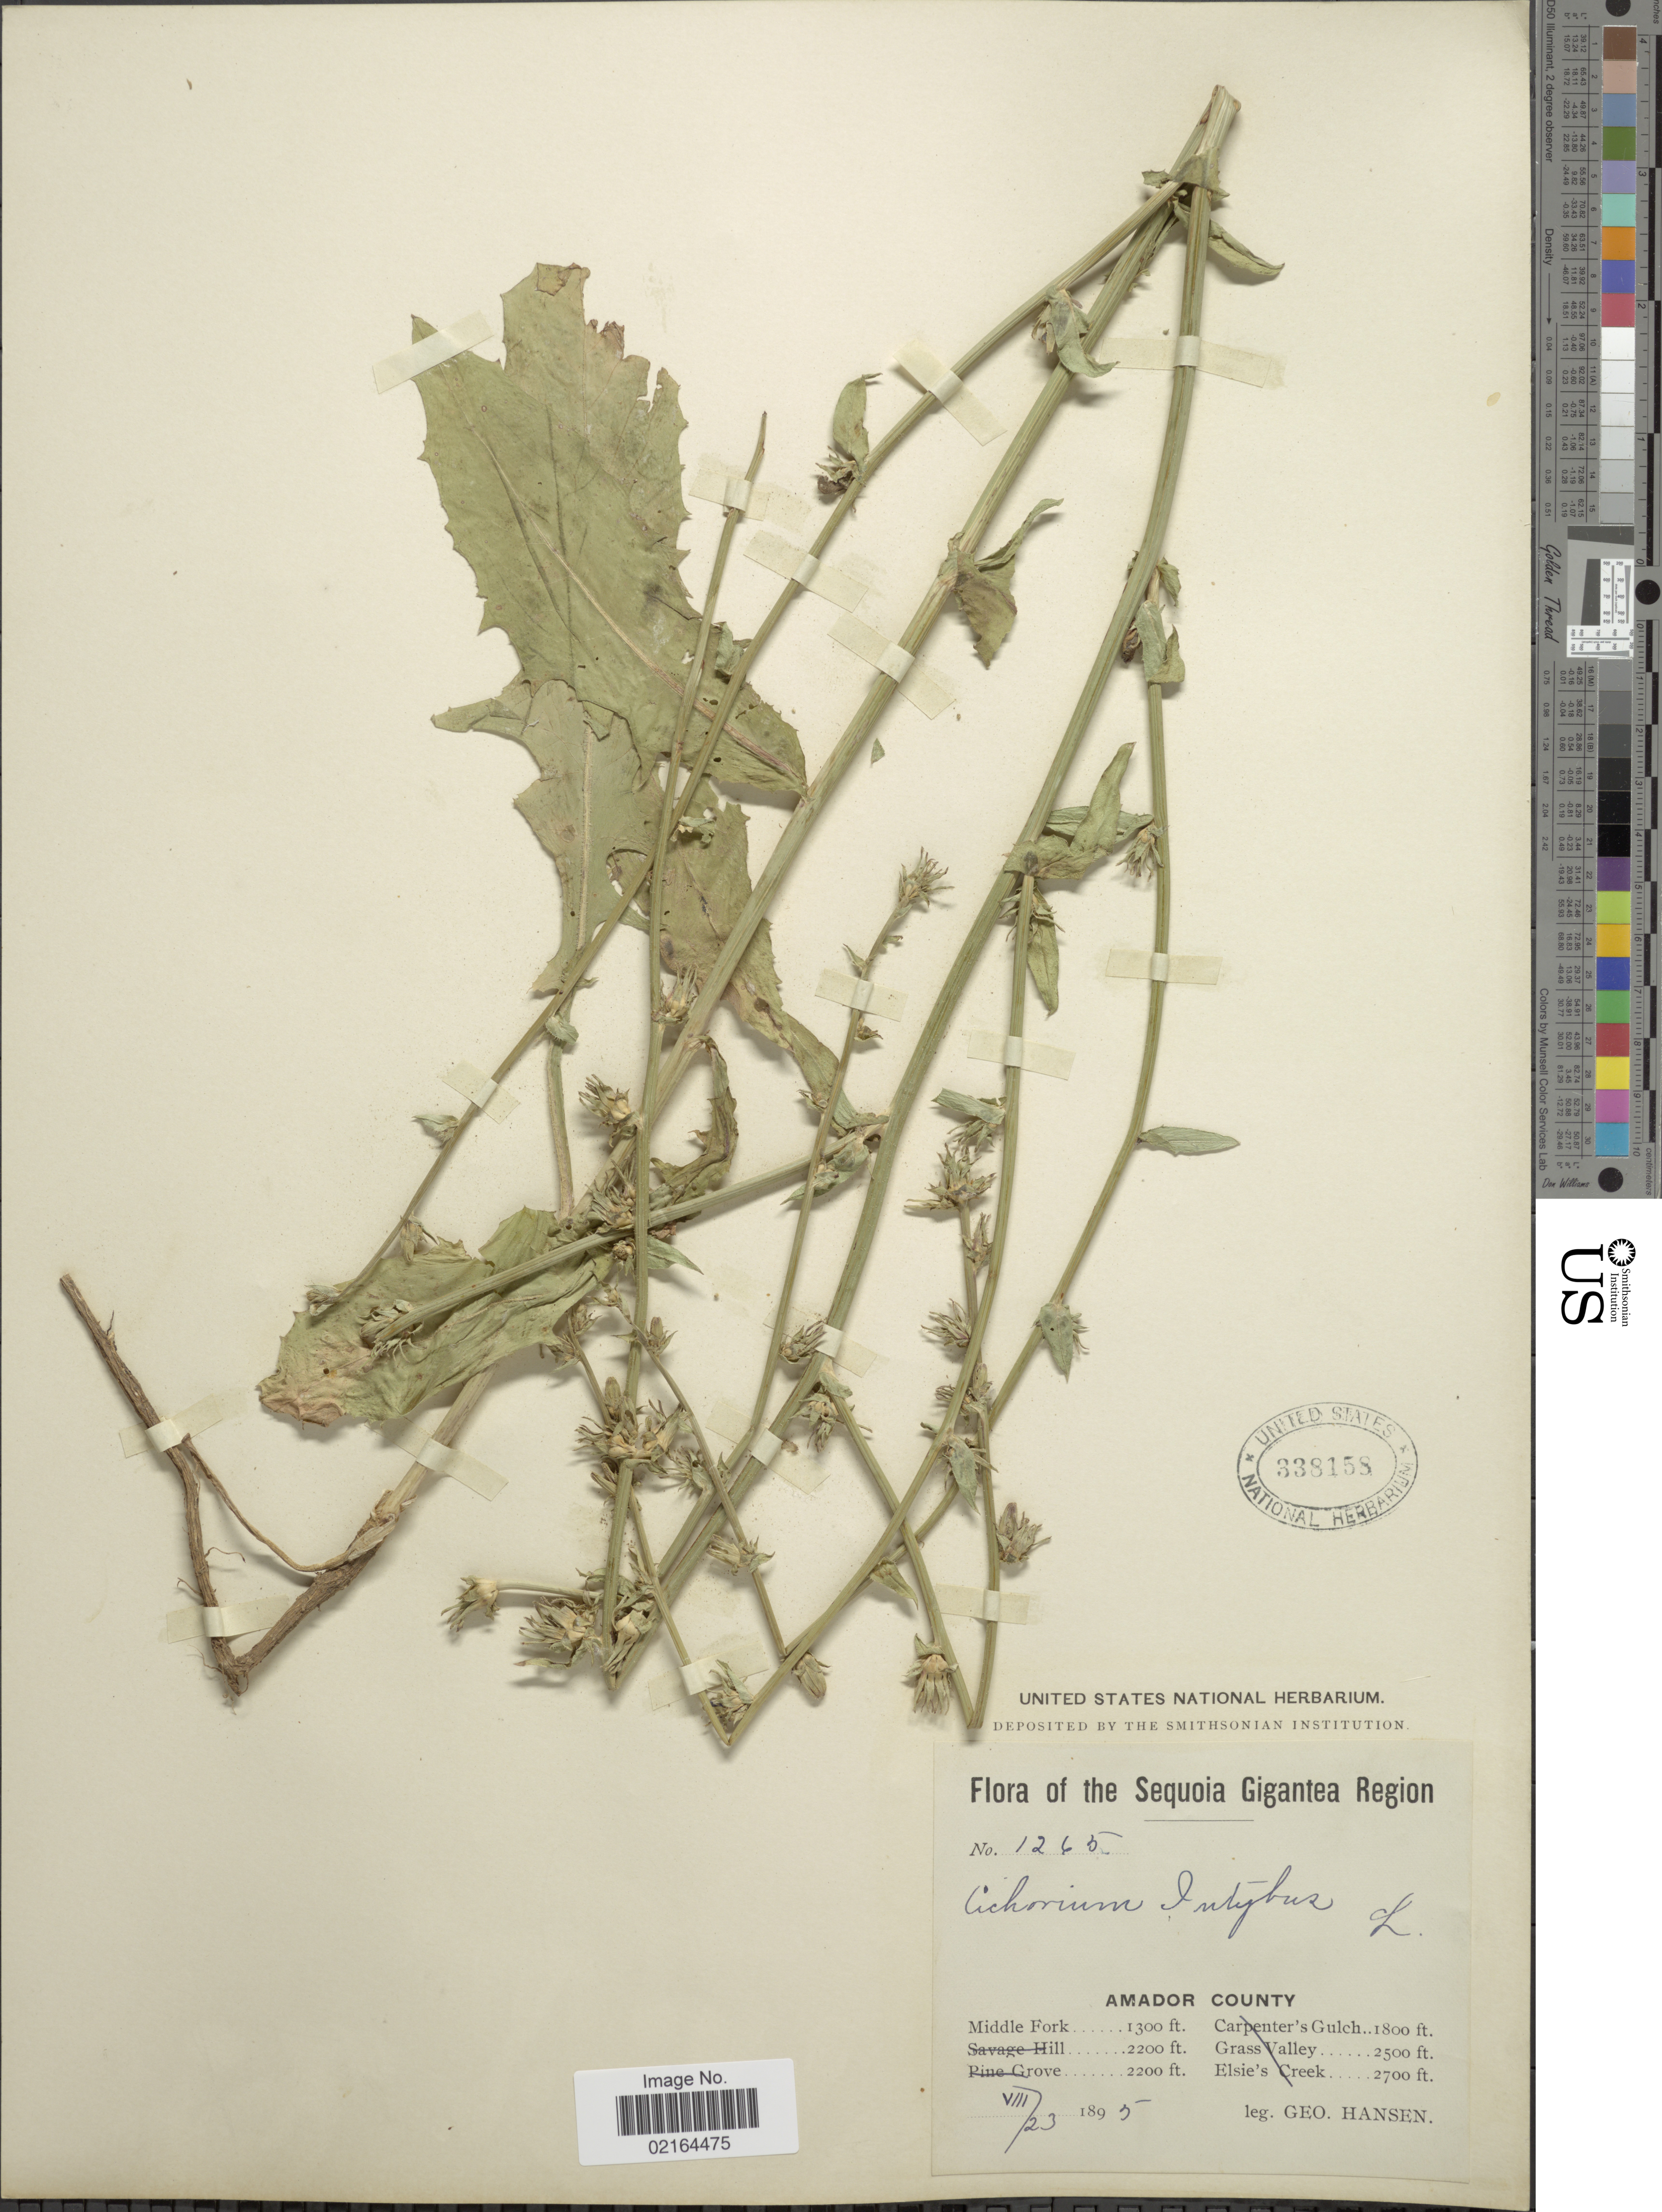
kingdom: Plantae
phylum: Tracheophyta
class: Magnoliopsida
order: Asterales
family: Asteraceae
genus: Cichorium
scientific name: Cichorium intybus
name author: L.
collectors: G. Hansen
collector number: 1265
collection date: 1895-08-23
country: United States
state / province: California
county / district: Amador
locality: The Sequoia Gigantea Region, Amador County, Middle Fork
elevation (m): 396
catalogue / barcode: US 338158